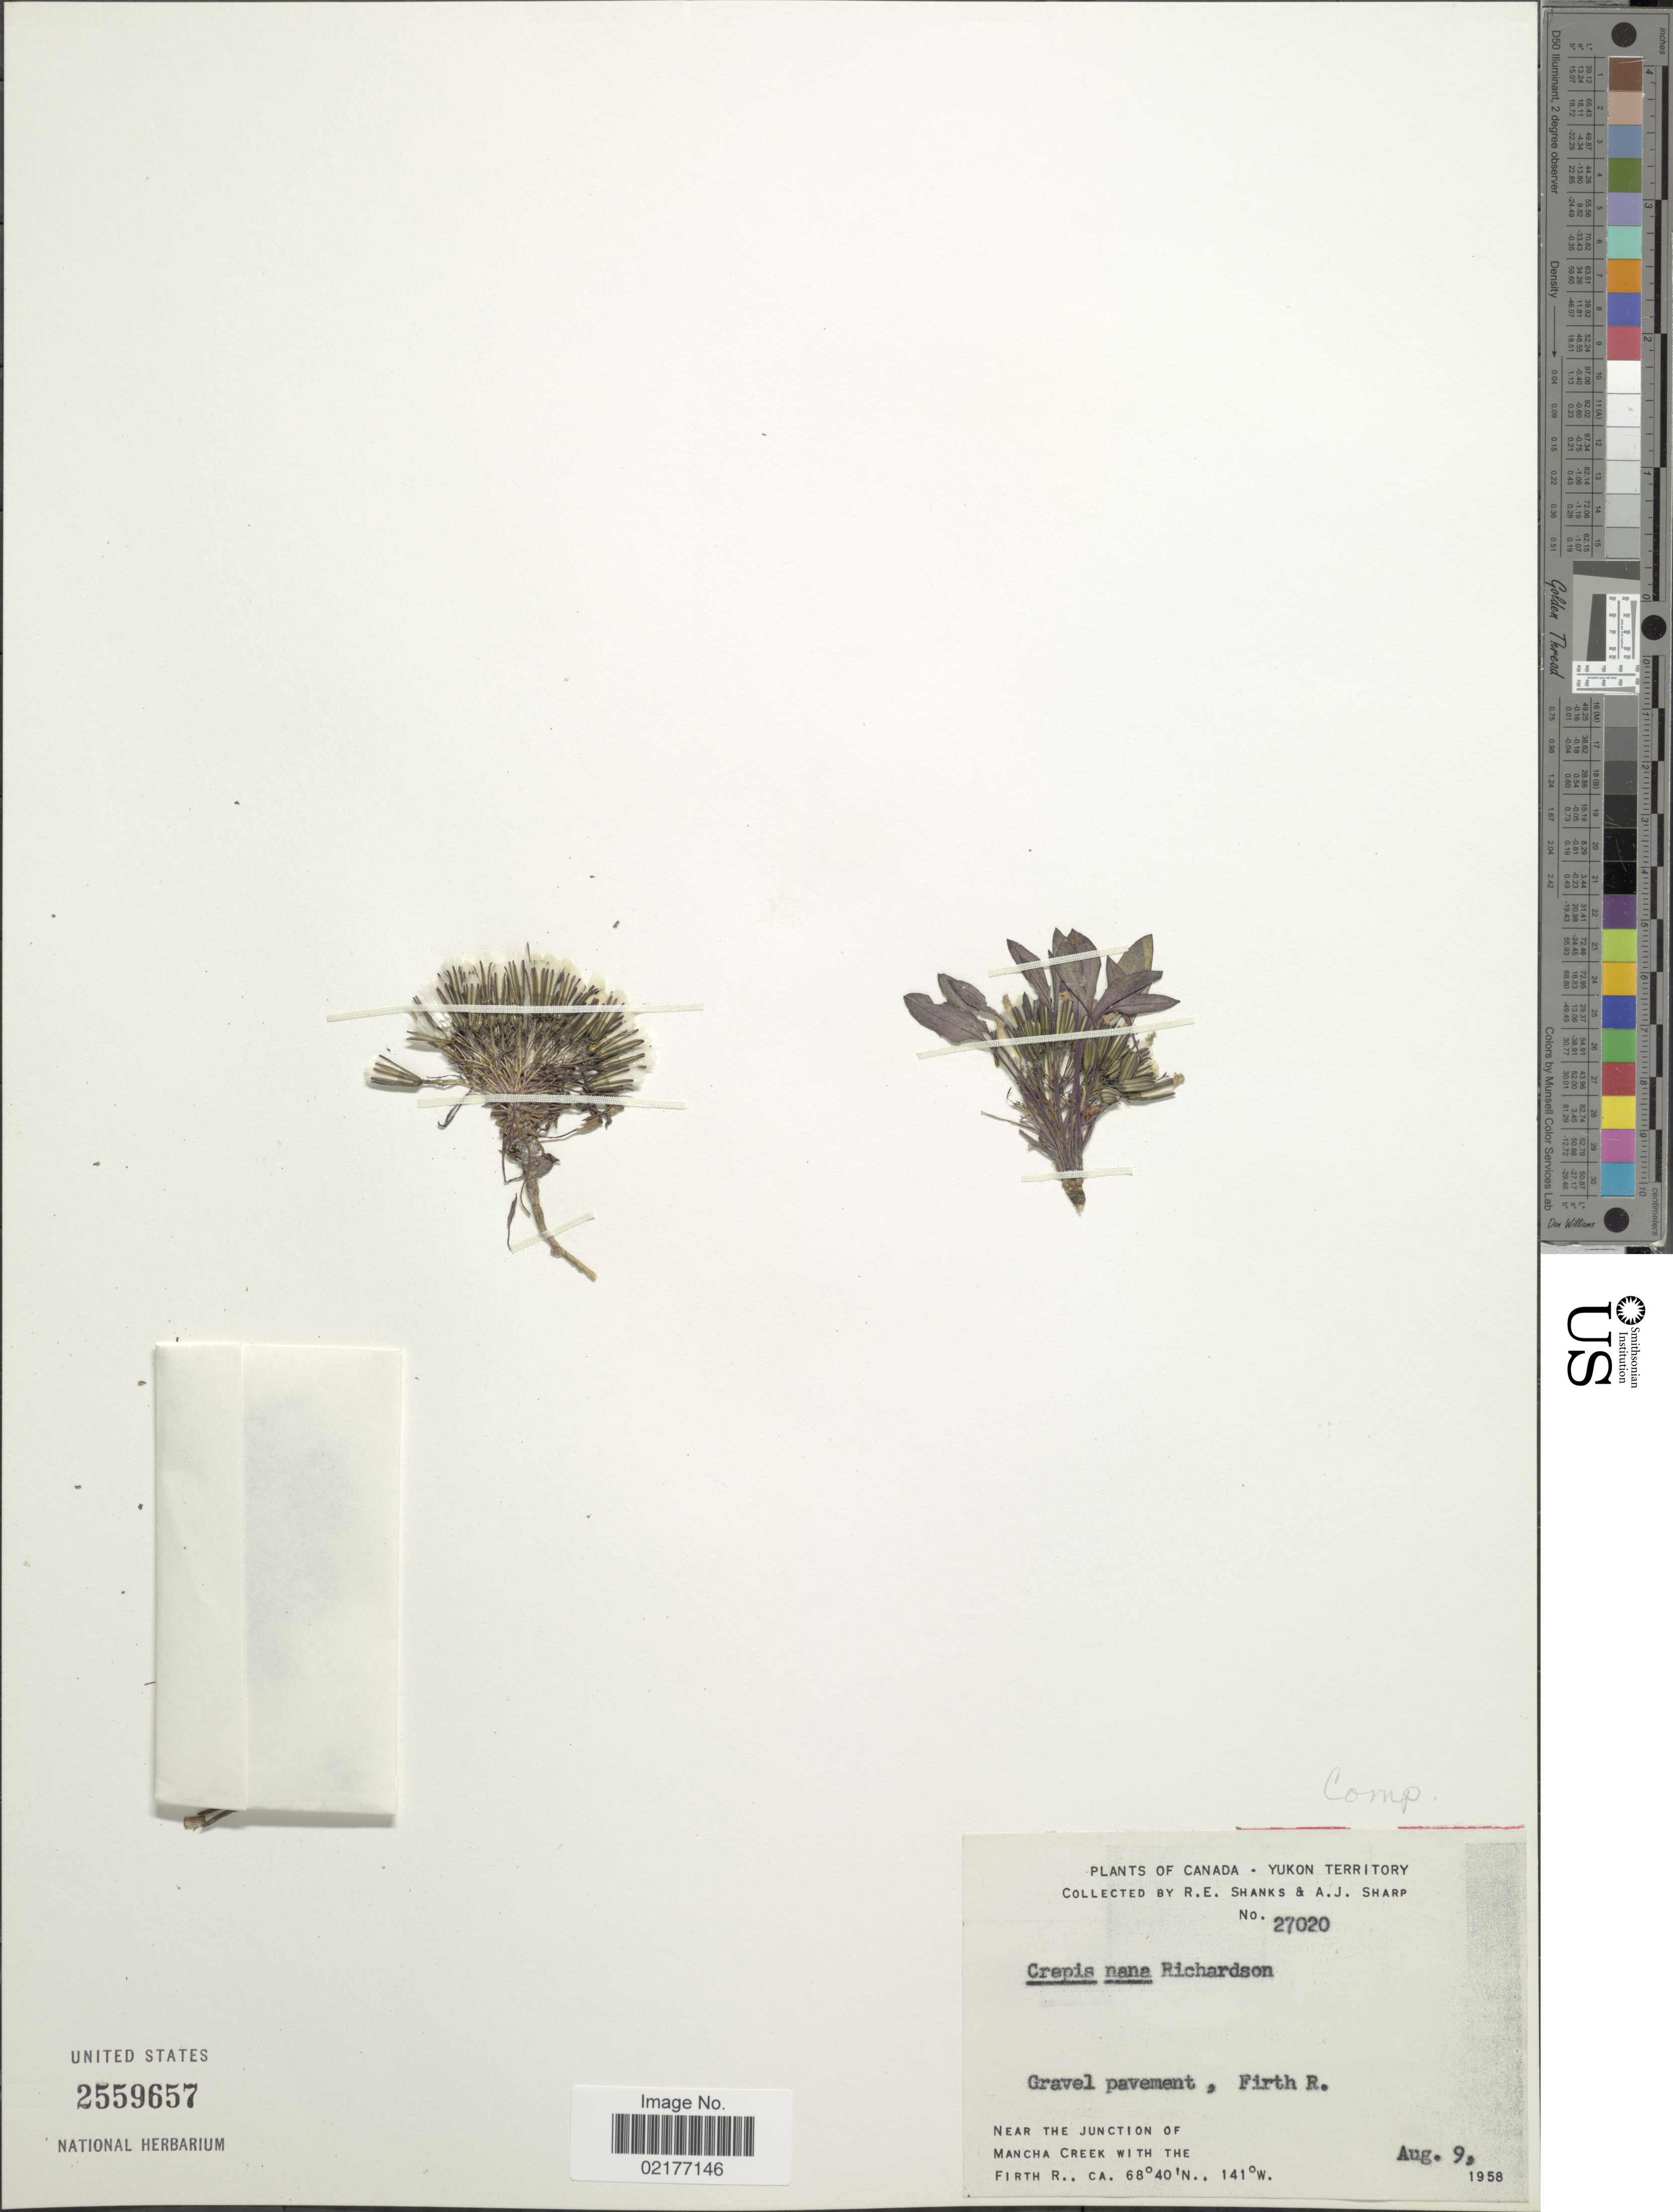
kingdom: Plantae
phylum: Tracheophyta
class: Magnoliopsida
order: Asterales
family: Asteraceae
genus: Askellia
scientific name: Askellia pygmaea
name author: (Ledeb.) Sennikov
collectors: R. Shanks & A. J. Sharp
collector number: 27020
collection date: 1958-08-09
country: Canada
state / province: Yukon Territory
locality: Near the Junction of Mancha Creek with the Firth R.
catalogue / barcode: US 2559657